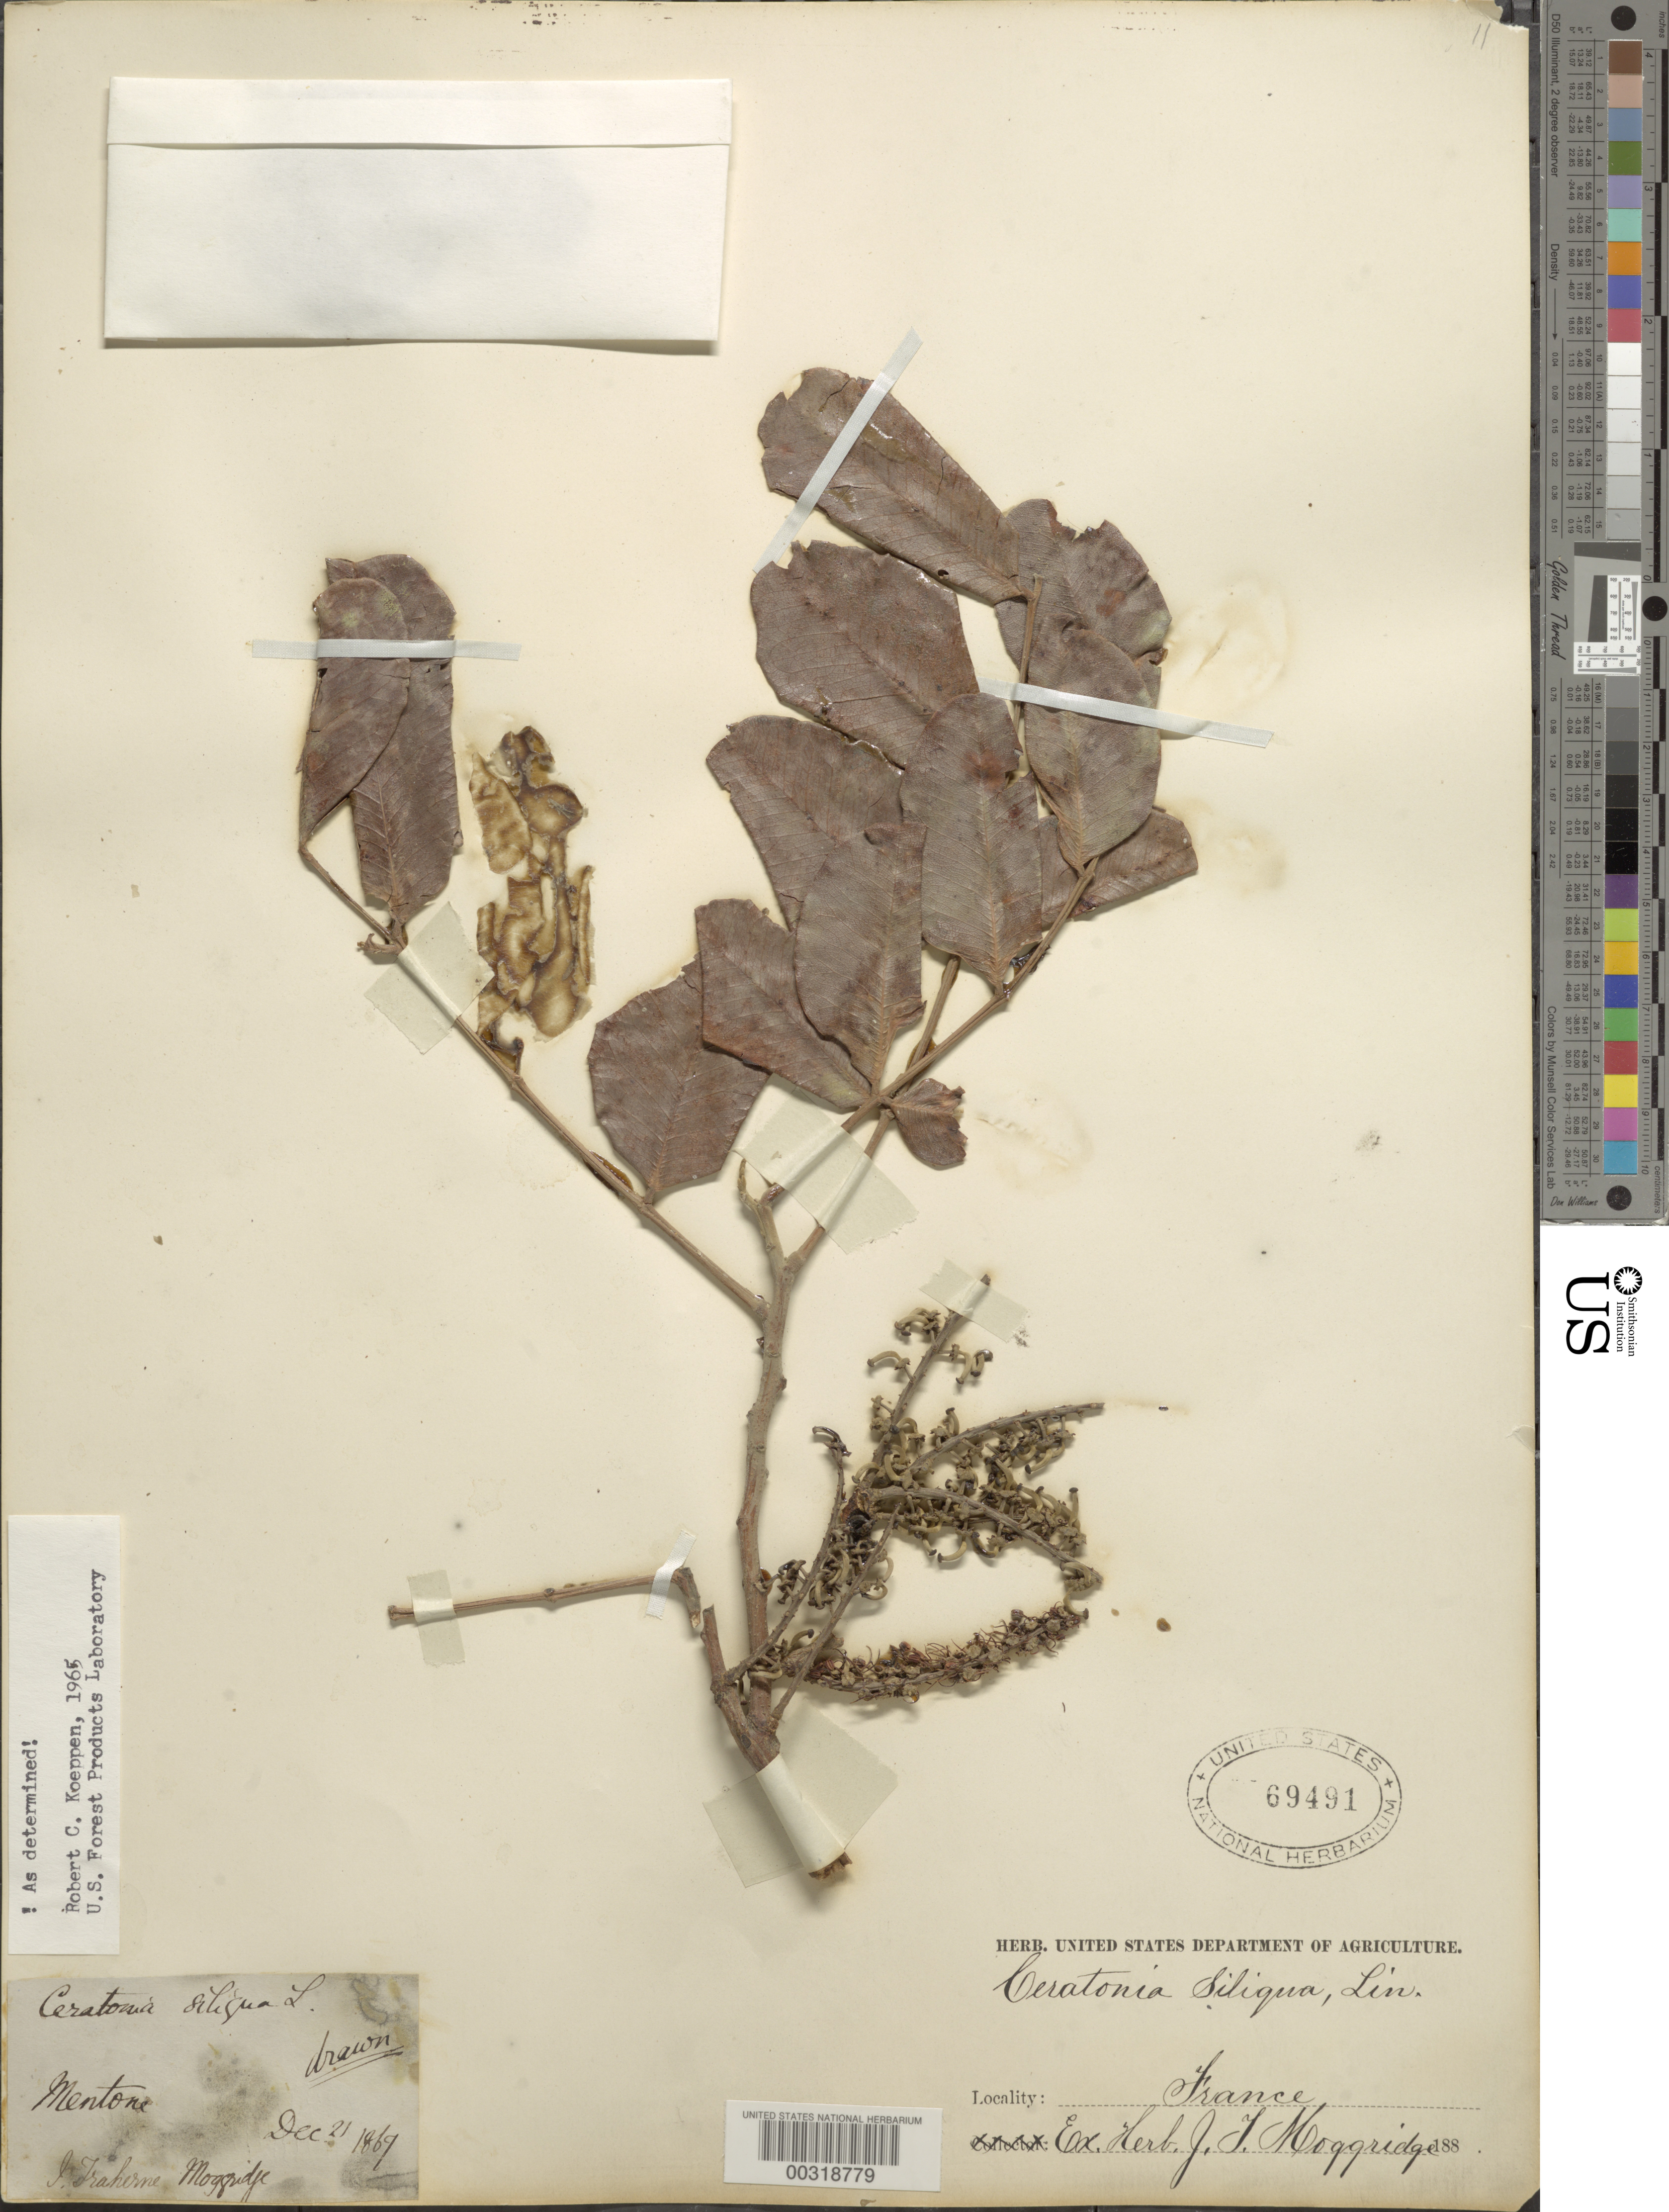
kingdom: Plantae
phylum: Tracheophyta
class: Magnoliopsida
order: Fabales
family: Fabaceae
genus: Ceratonia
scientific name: Ceratonia siliqua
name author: L.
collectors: J. T. Moggridge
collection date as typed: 21 Dec 1869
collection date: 1869-12-21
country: France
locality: Mentone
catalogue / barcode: US 69491